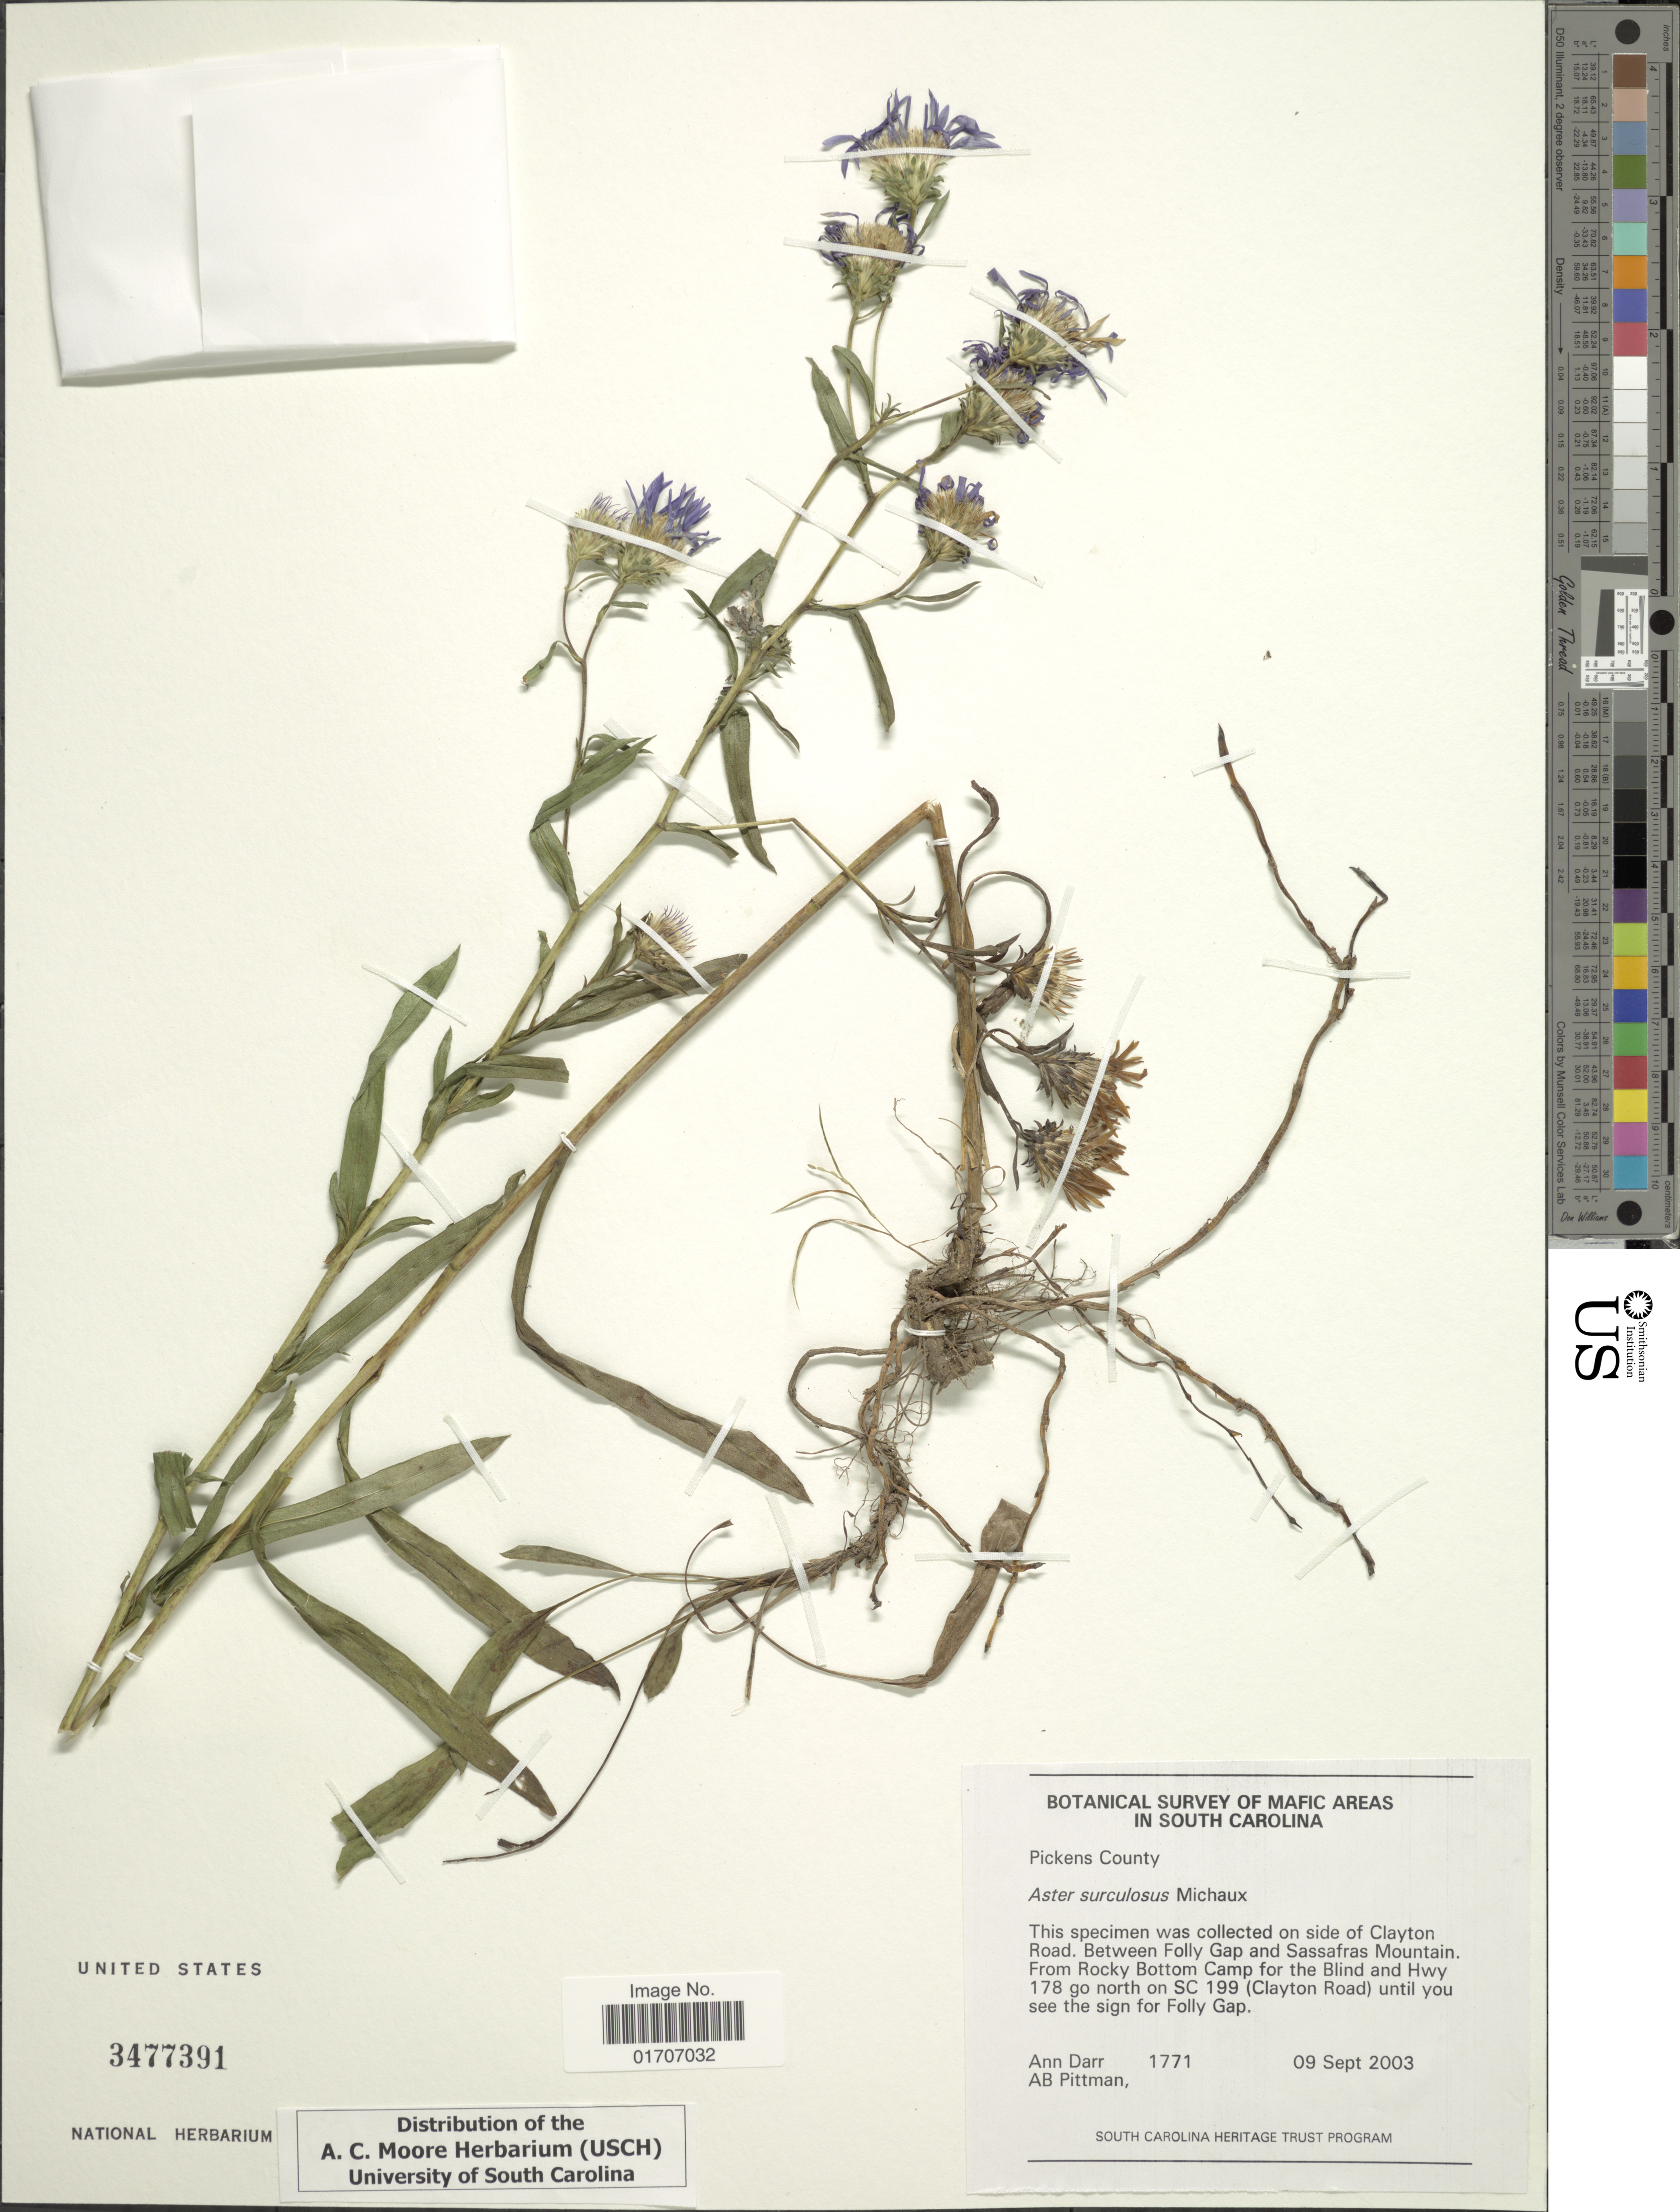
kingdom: Plantae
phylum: Tracheophyta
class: Magnoliopsida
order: Asterales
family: Asteraceae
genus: Eurybia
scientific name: Eurybia surculosa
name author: (Michx.) G.L. Nesom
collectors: A. Darr & A. B. Pittman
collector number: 1771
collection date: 2003-09-09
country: United States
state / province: South Carolina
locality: This specimen was collected on side of Clayton Road. Between Folly Gap and Sassafras Mountain. From Rocky Bottom Camp for the Blind and Hwy 178 go north on SC 199 (Clayton Road) until you see the sign for Folly Gap.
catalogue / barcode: US 3477391